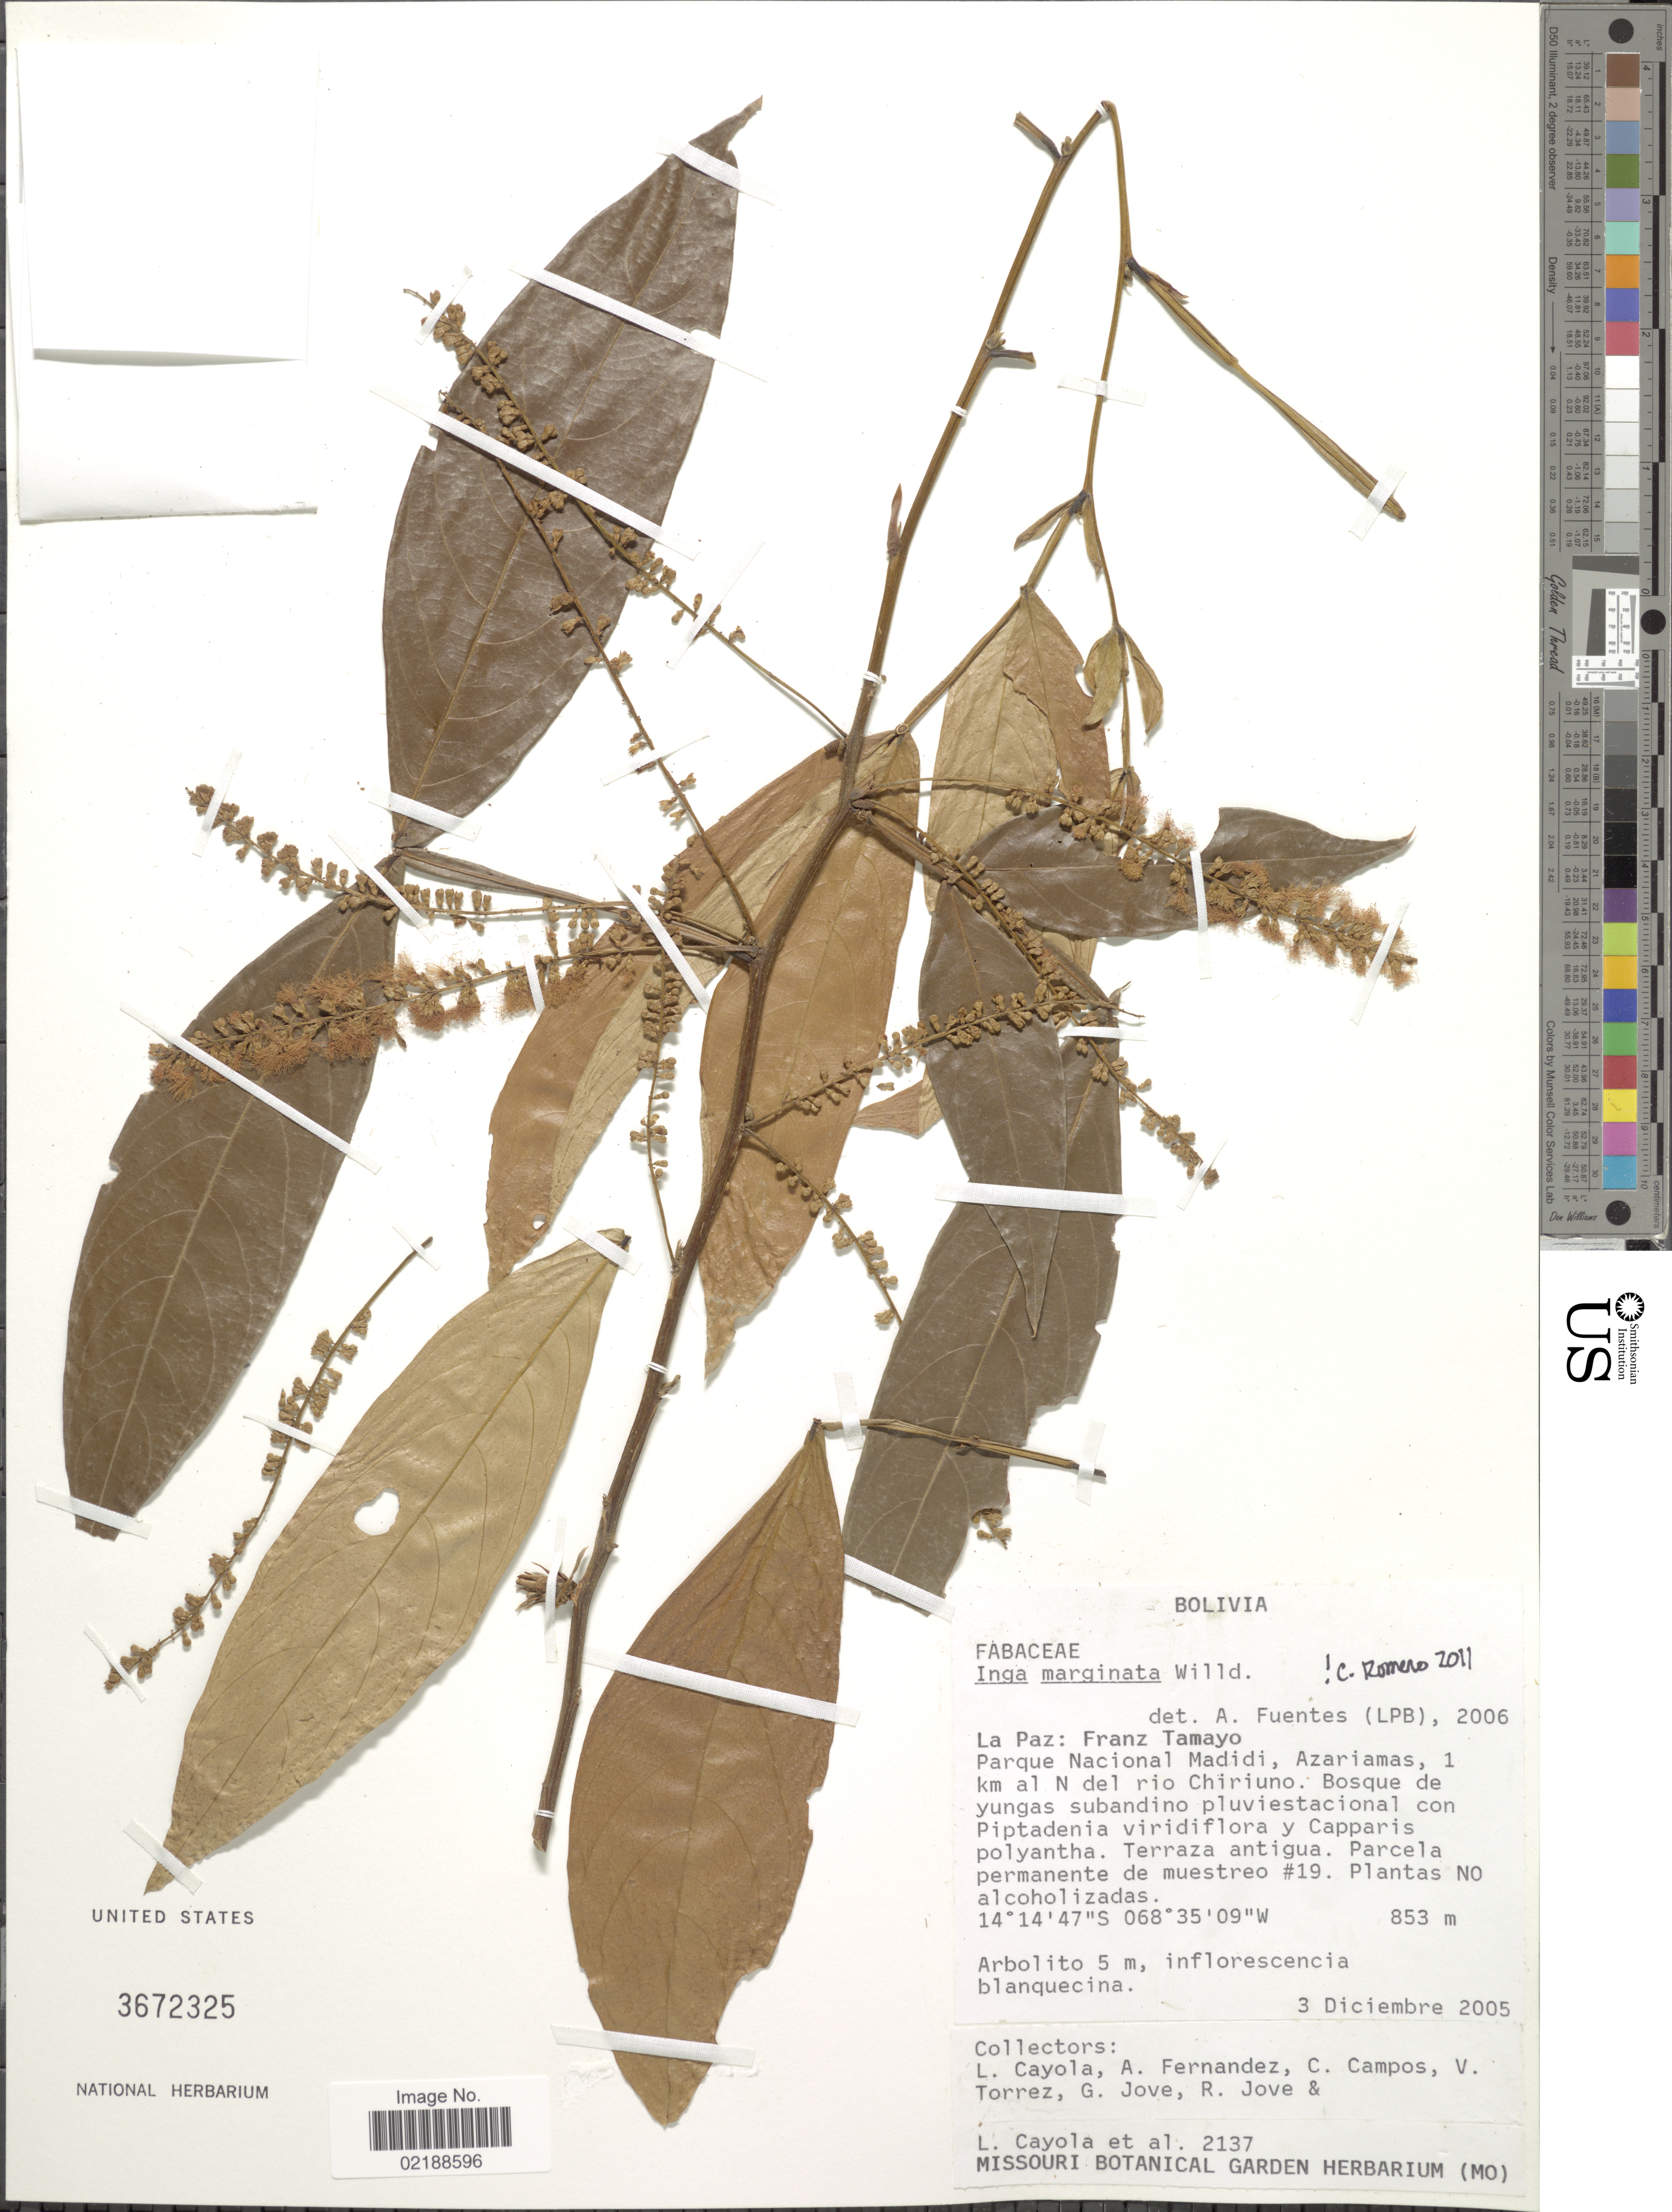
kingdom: Plantae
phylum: Tracheophyta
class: Magnoliopsida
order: Fabales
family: Fabaceae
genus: Inga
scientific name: Inga marginata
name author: Willd.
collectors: L. Cayola, A. Fernandez, C. Campos, V. Torrez & et al.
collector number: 2137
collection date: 2005-12-03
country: Bolivia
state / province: La Paz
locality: Franz Tamayo, Parque Nacional Madidi, Azariamas, 1 km al N del rio Chiriuno.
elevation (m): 853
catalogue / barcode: US 3672325